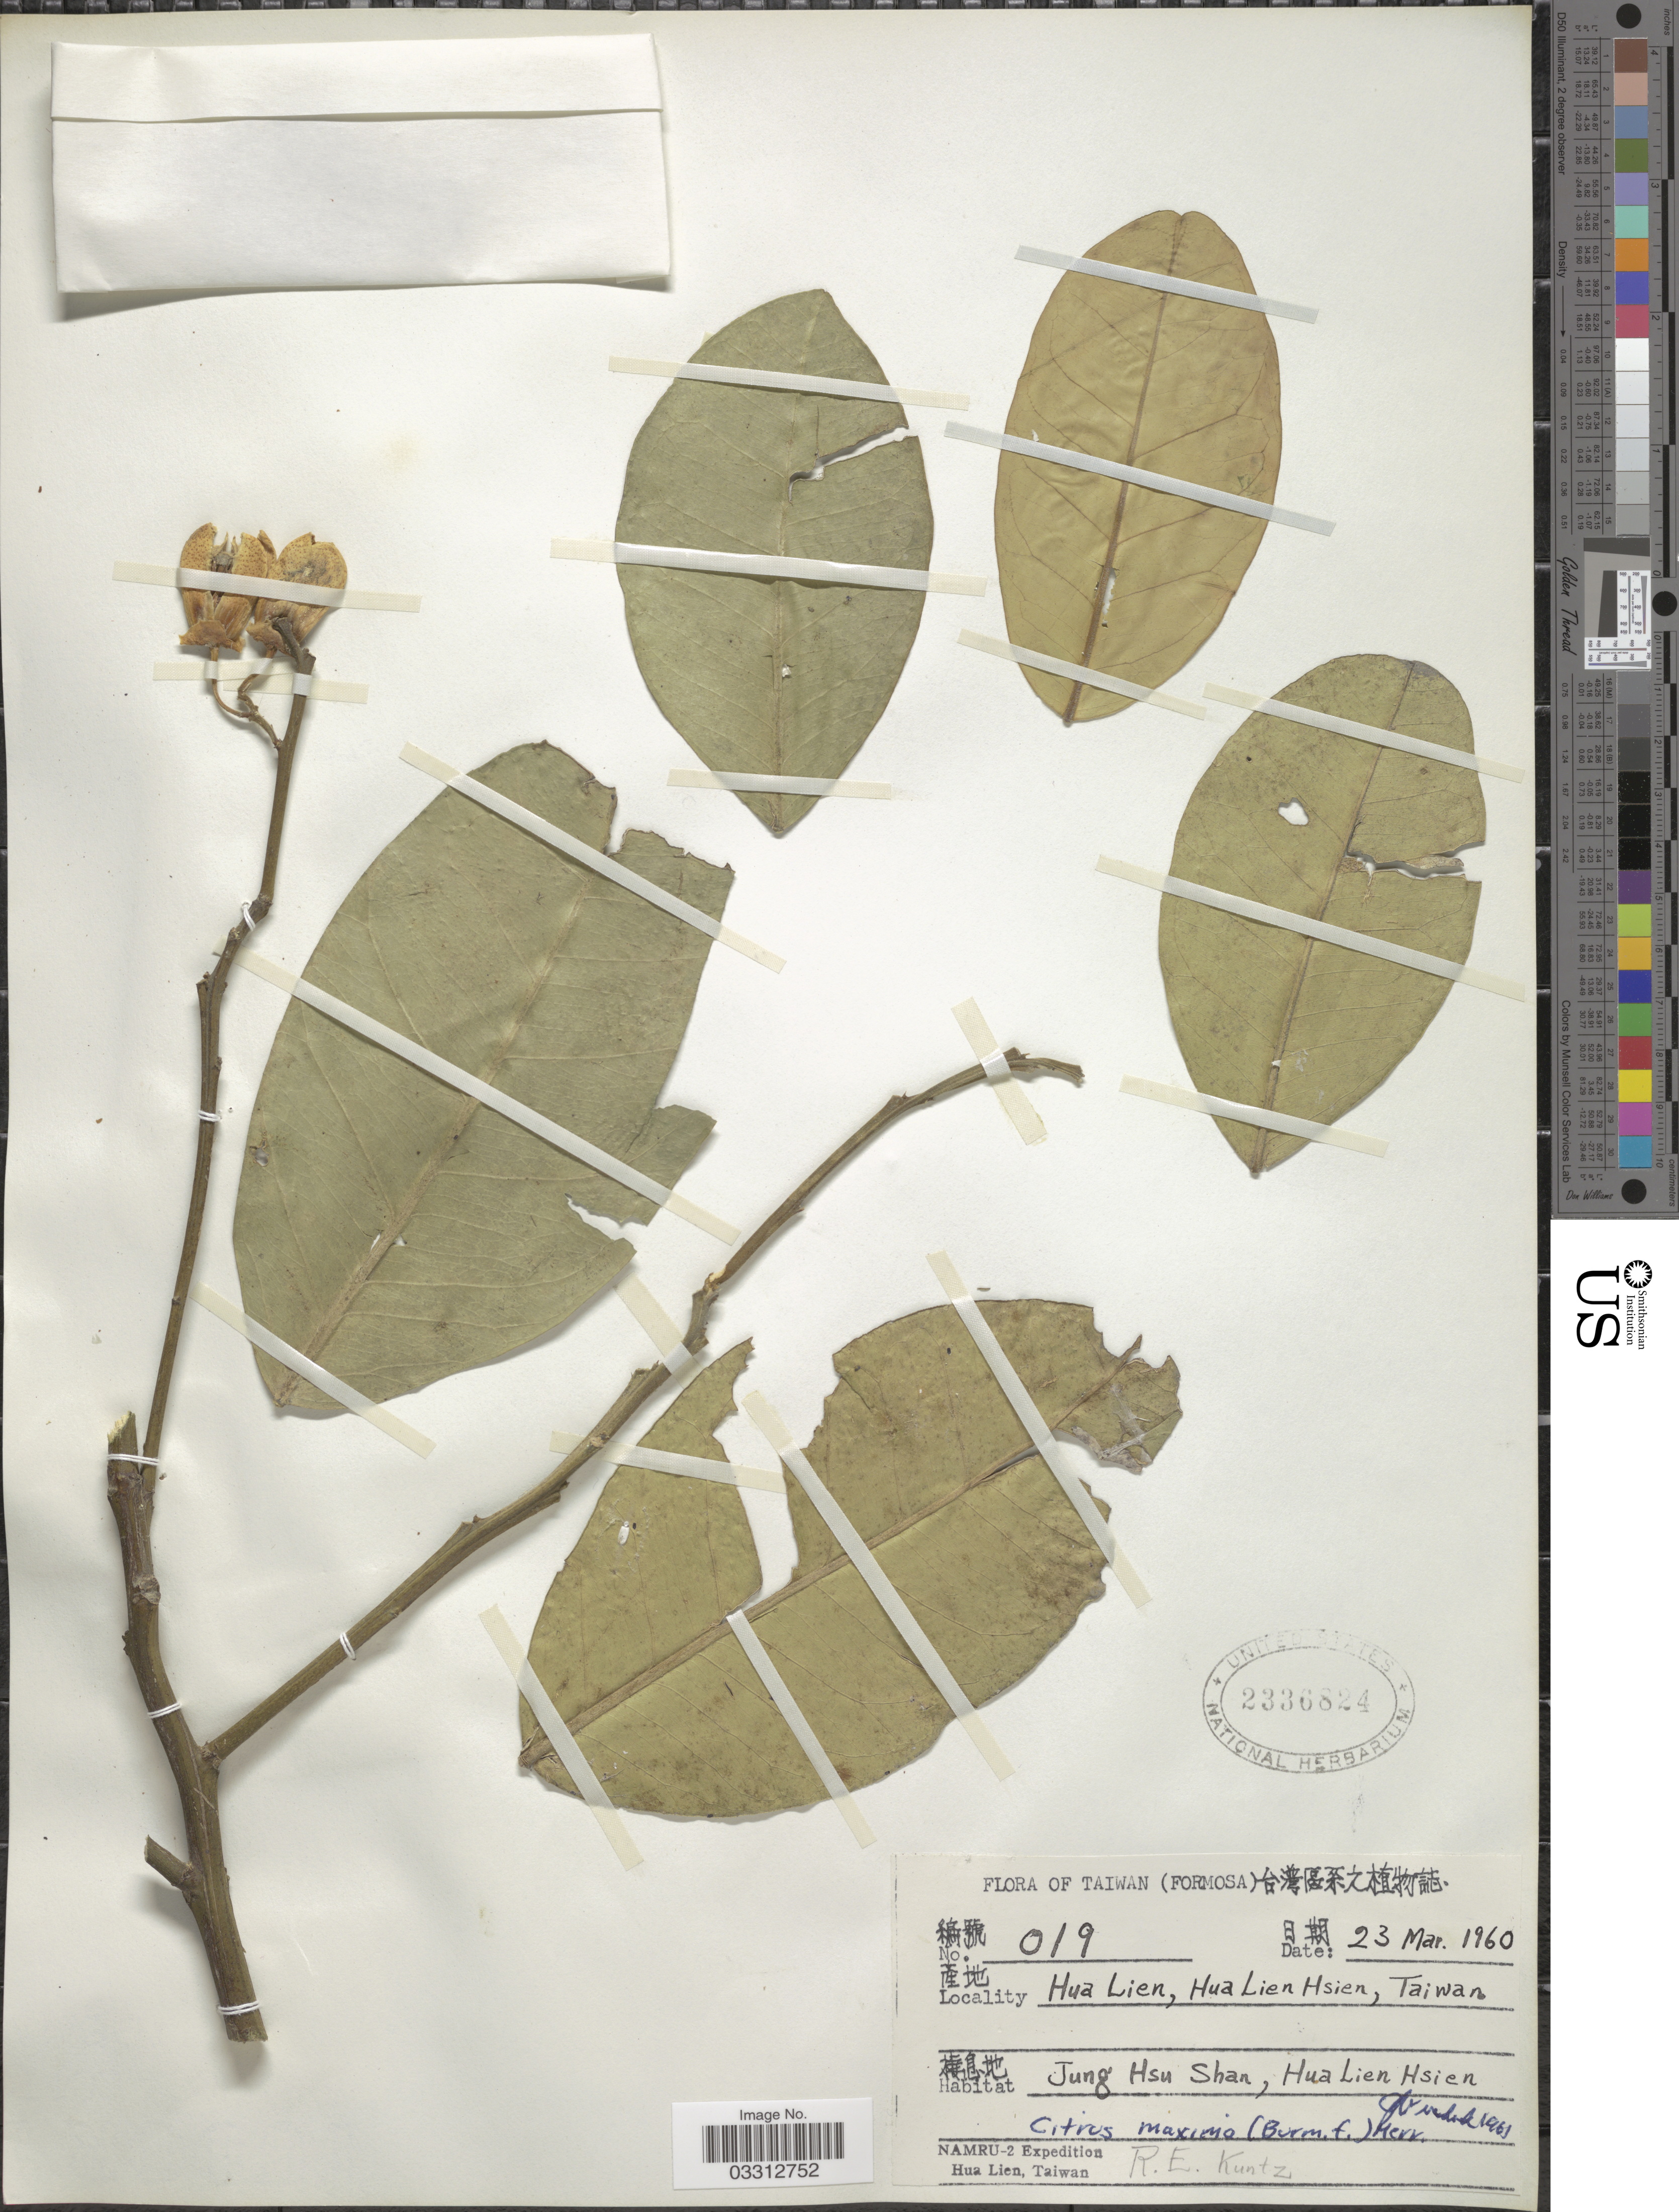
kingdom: Plantae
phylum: Tracheophyta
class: Magnoliopsida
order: Sapindales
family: Rutaceae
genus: Citrus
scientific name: Citrus maxima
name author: (Burm.) Merr.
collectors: R. E. Kuntz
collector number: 019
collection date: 1960-03-23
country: Taiwan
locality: (Formosa), Hua Lien, Hua Lien Hsien. Jung Hsu Shan, Hua Lien Hsien.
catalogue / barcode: US 2336824